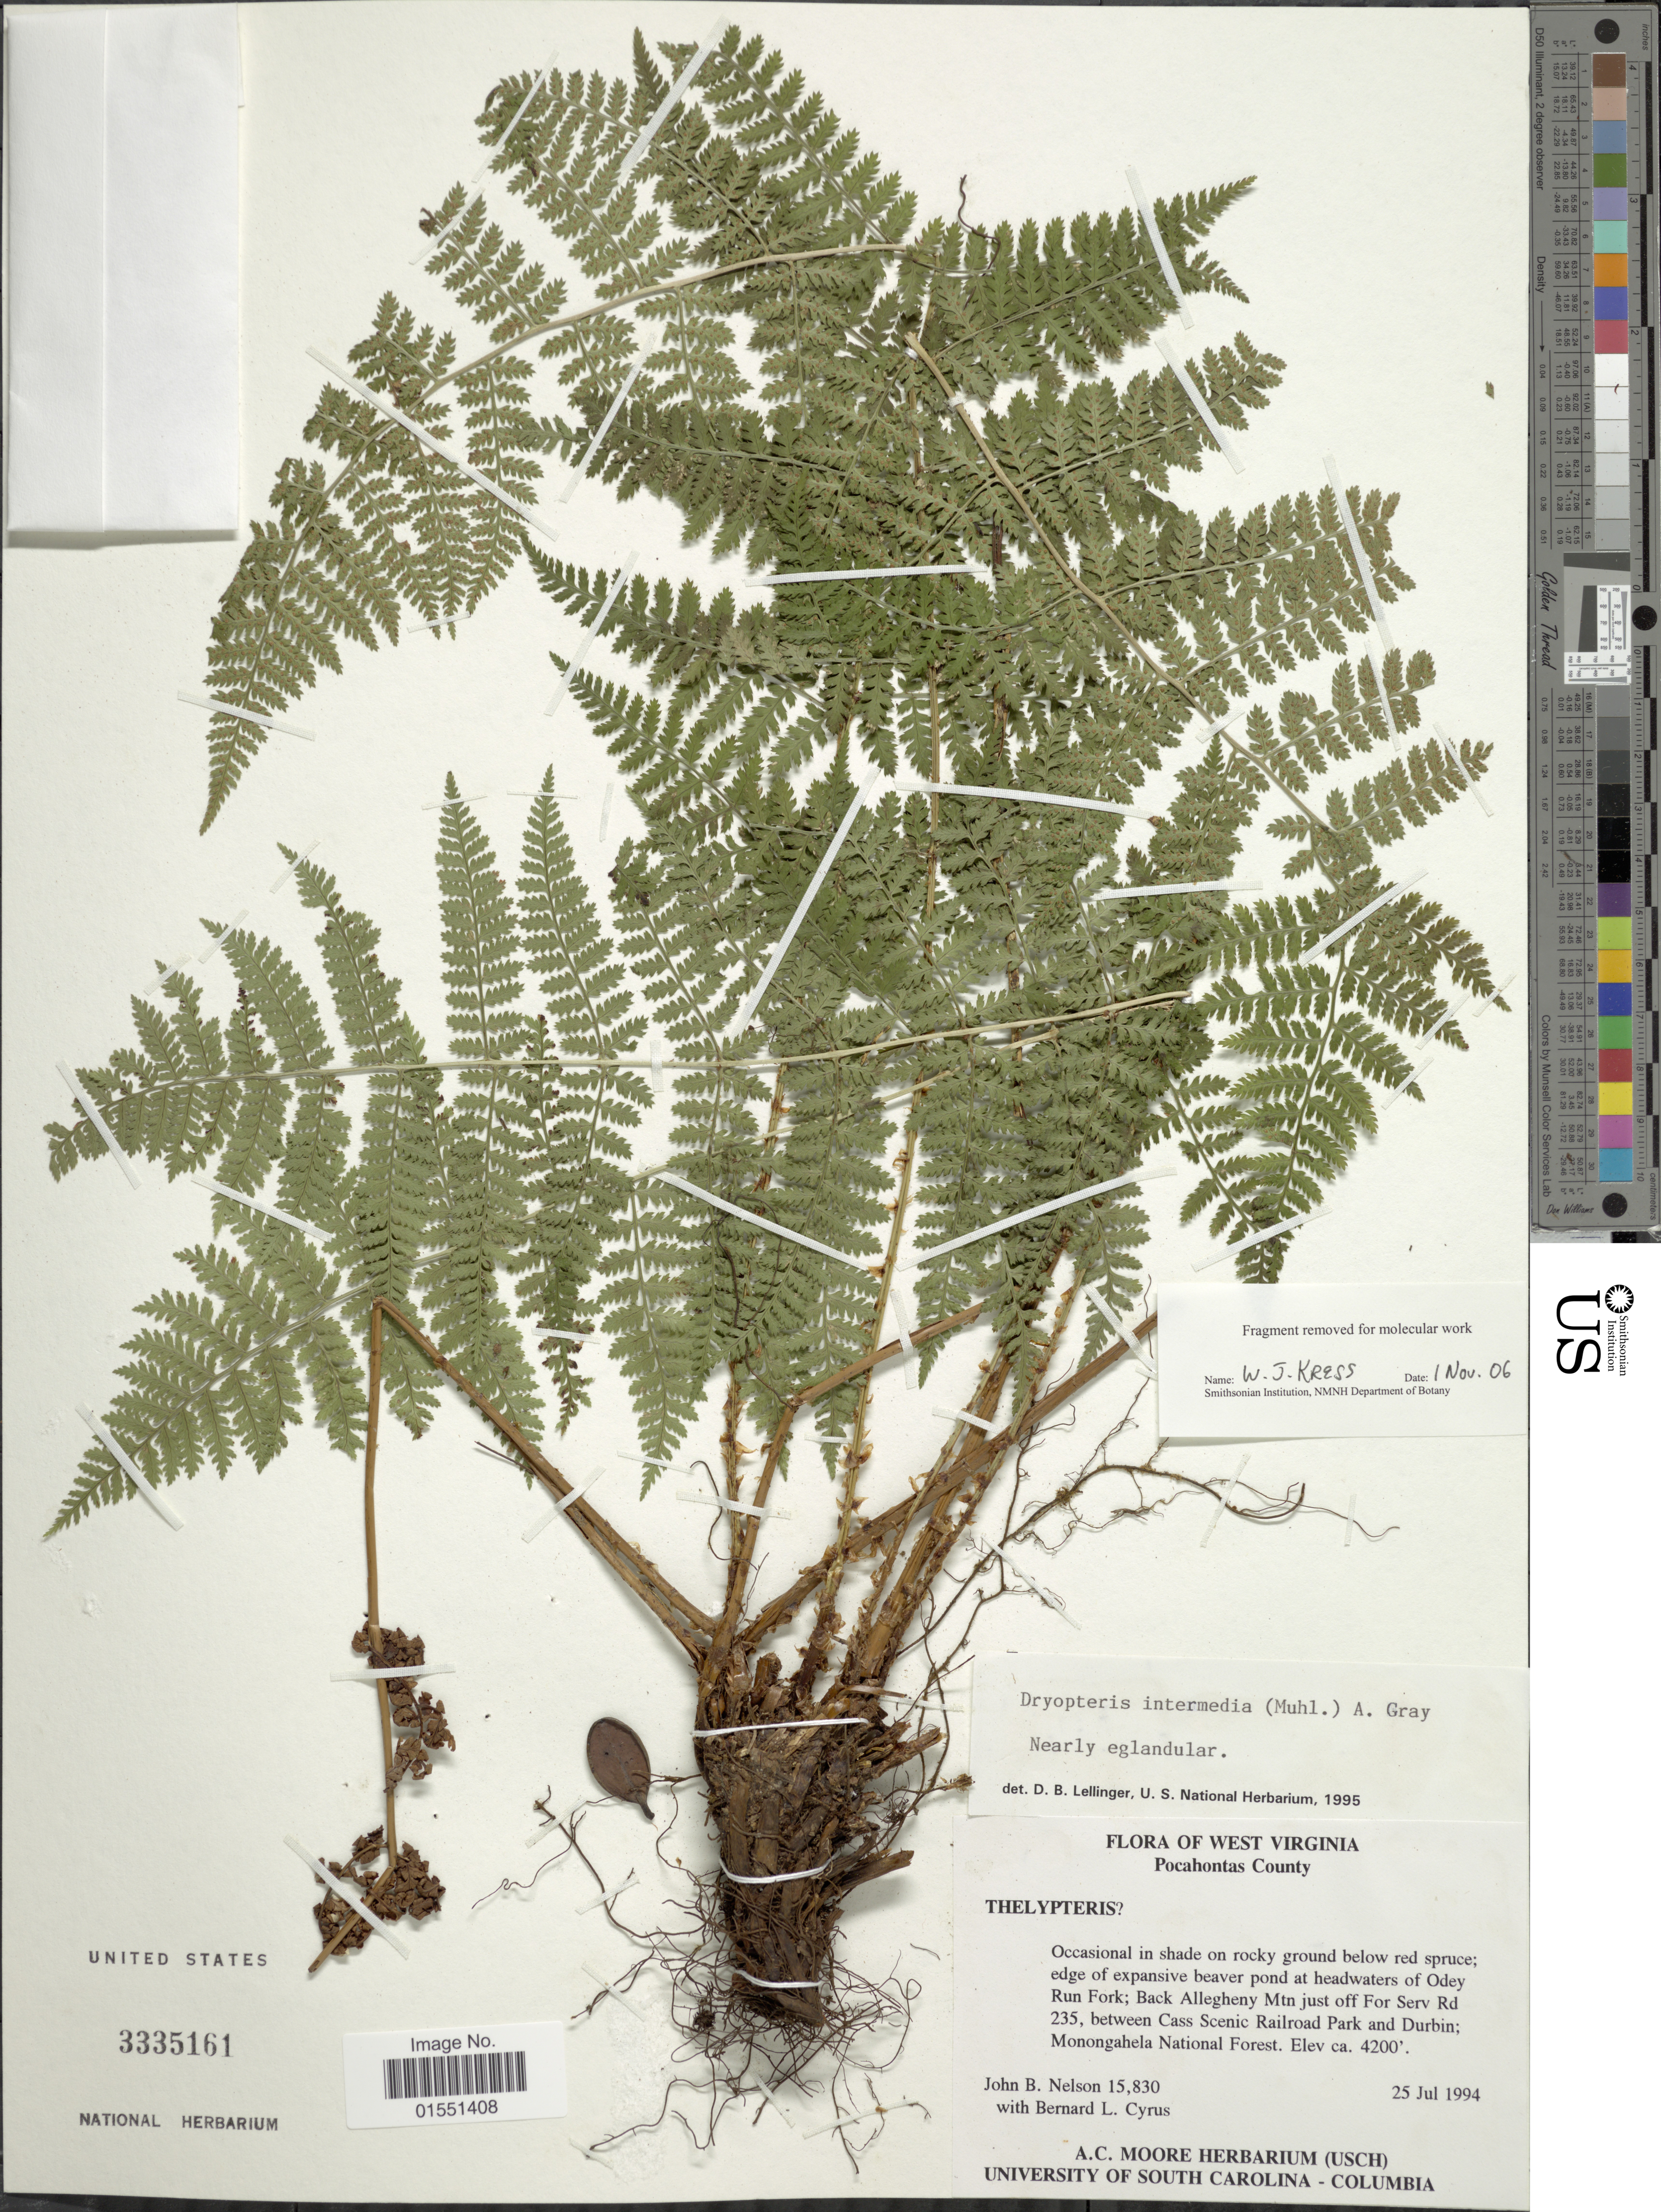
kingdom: Plantae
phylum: Tracheophyta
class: Polypodiopsida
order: Polypodiales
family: Dryopteridaceae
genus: Dryopteris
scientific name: Dryopteris intermedia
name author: (Muhl.) A. Gray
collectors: J. B. Nelson & B. Cyrus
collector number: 15830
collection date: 1994-07-25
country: United States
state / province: West Virginia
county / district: Pocahontas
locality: Pocahontas County. Odey Run Fork; Back Allegheny Mtn just off For Serv Rd 235, between Cass Scenic Railroad Park and Durbin; Monongahela National Forest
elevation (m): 1280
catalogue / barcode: US 3335161